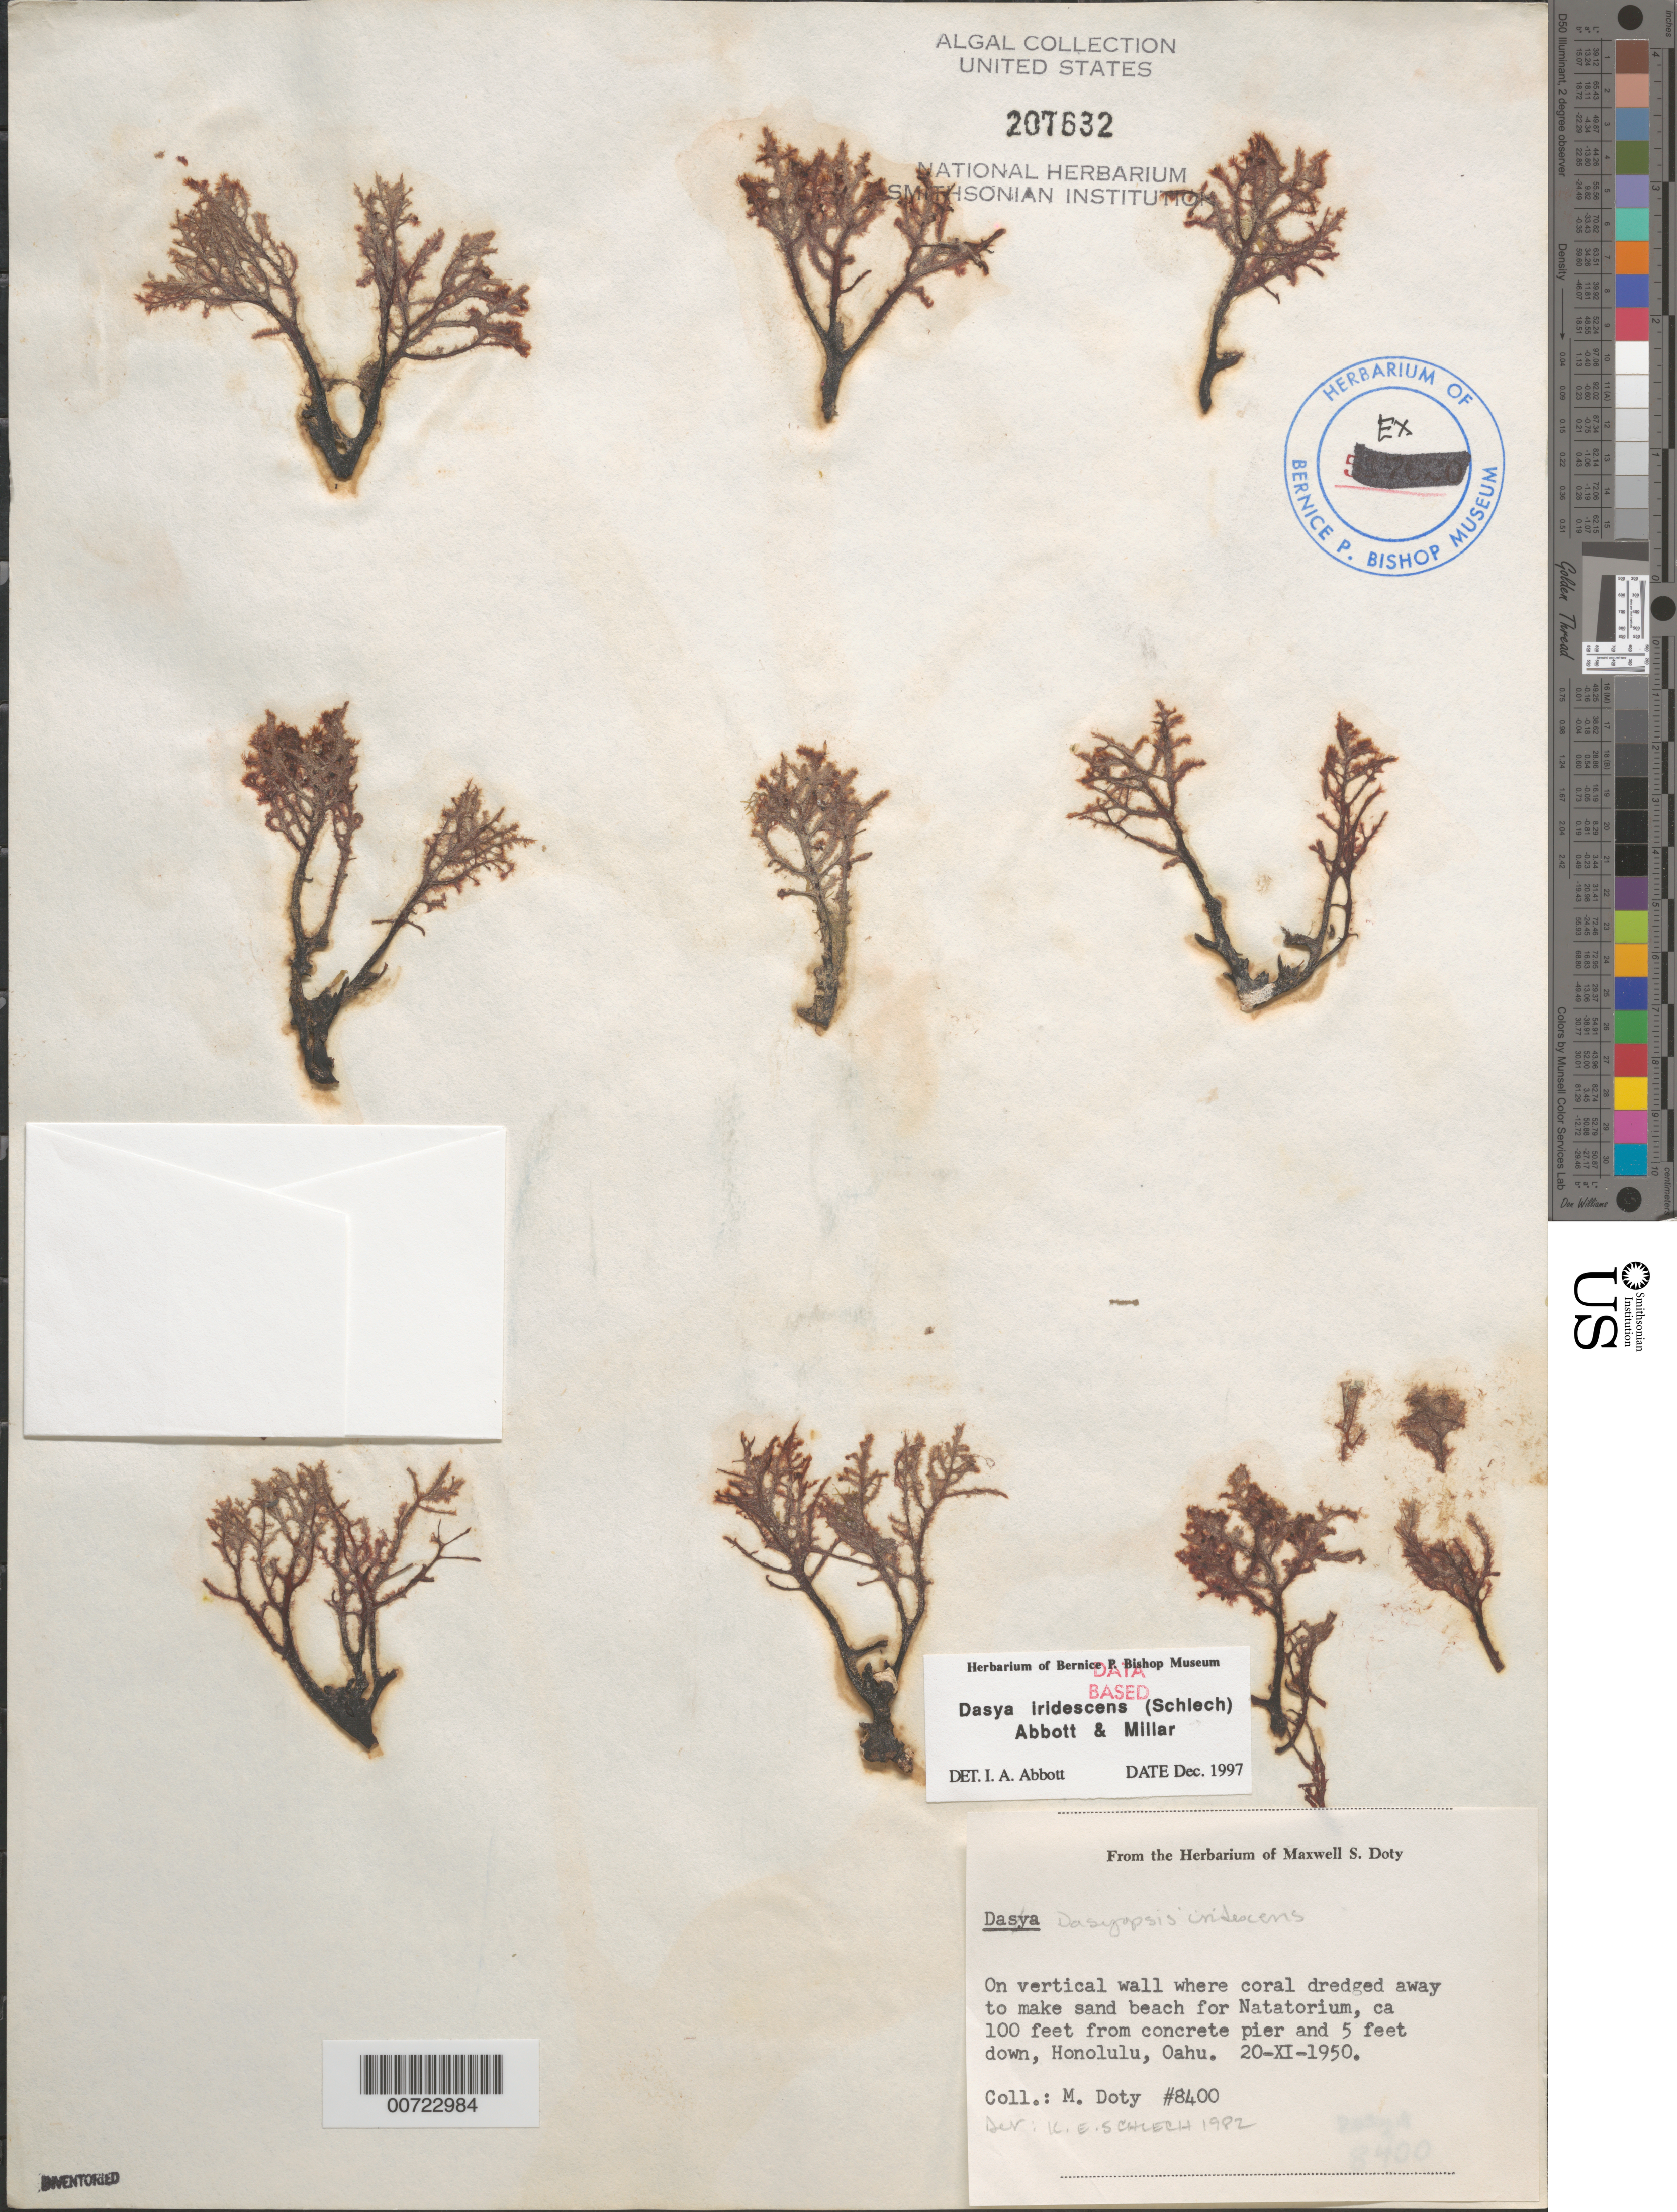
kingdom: Plantae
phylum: Rhodophyta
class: Florideophyceae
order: Ceramiales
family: Dasyaceae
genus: Dasya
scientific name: Dasya iridescens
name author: (Schlech) A.J.K. Millar & I.A. Abbott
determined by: Abbott, Isabella A.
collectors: M. S.Doty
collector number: MSD 8400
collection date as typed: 20 Nov 1950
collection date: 1950-11-20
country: United States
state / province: Hawaii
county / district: Honolulu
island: Oahu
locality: Honolulu, near Natatorium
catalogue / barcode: US 207632